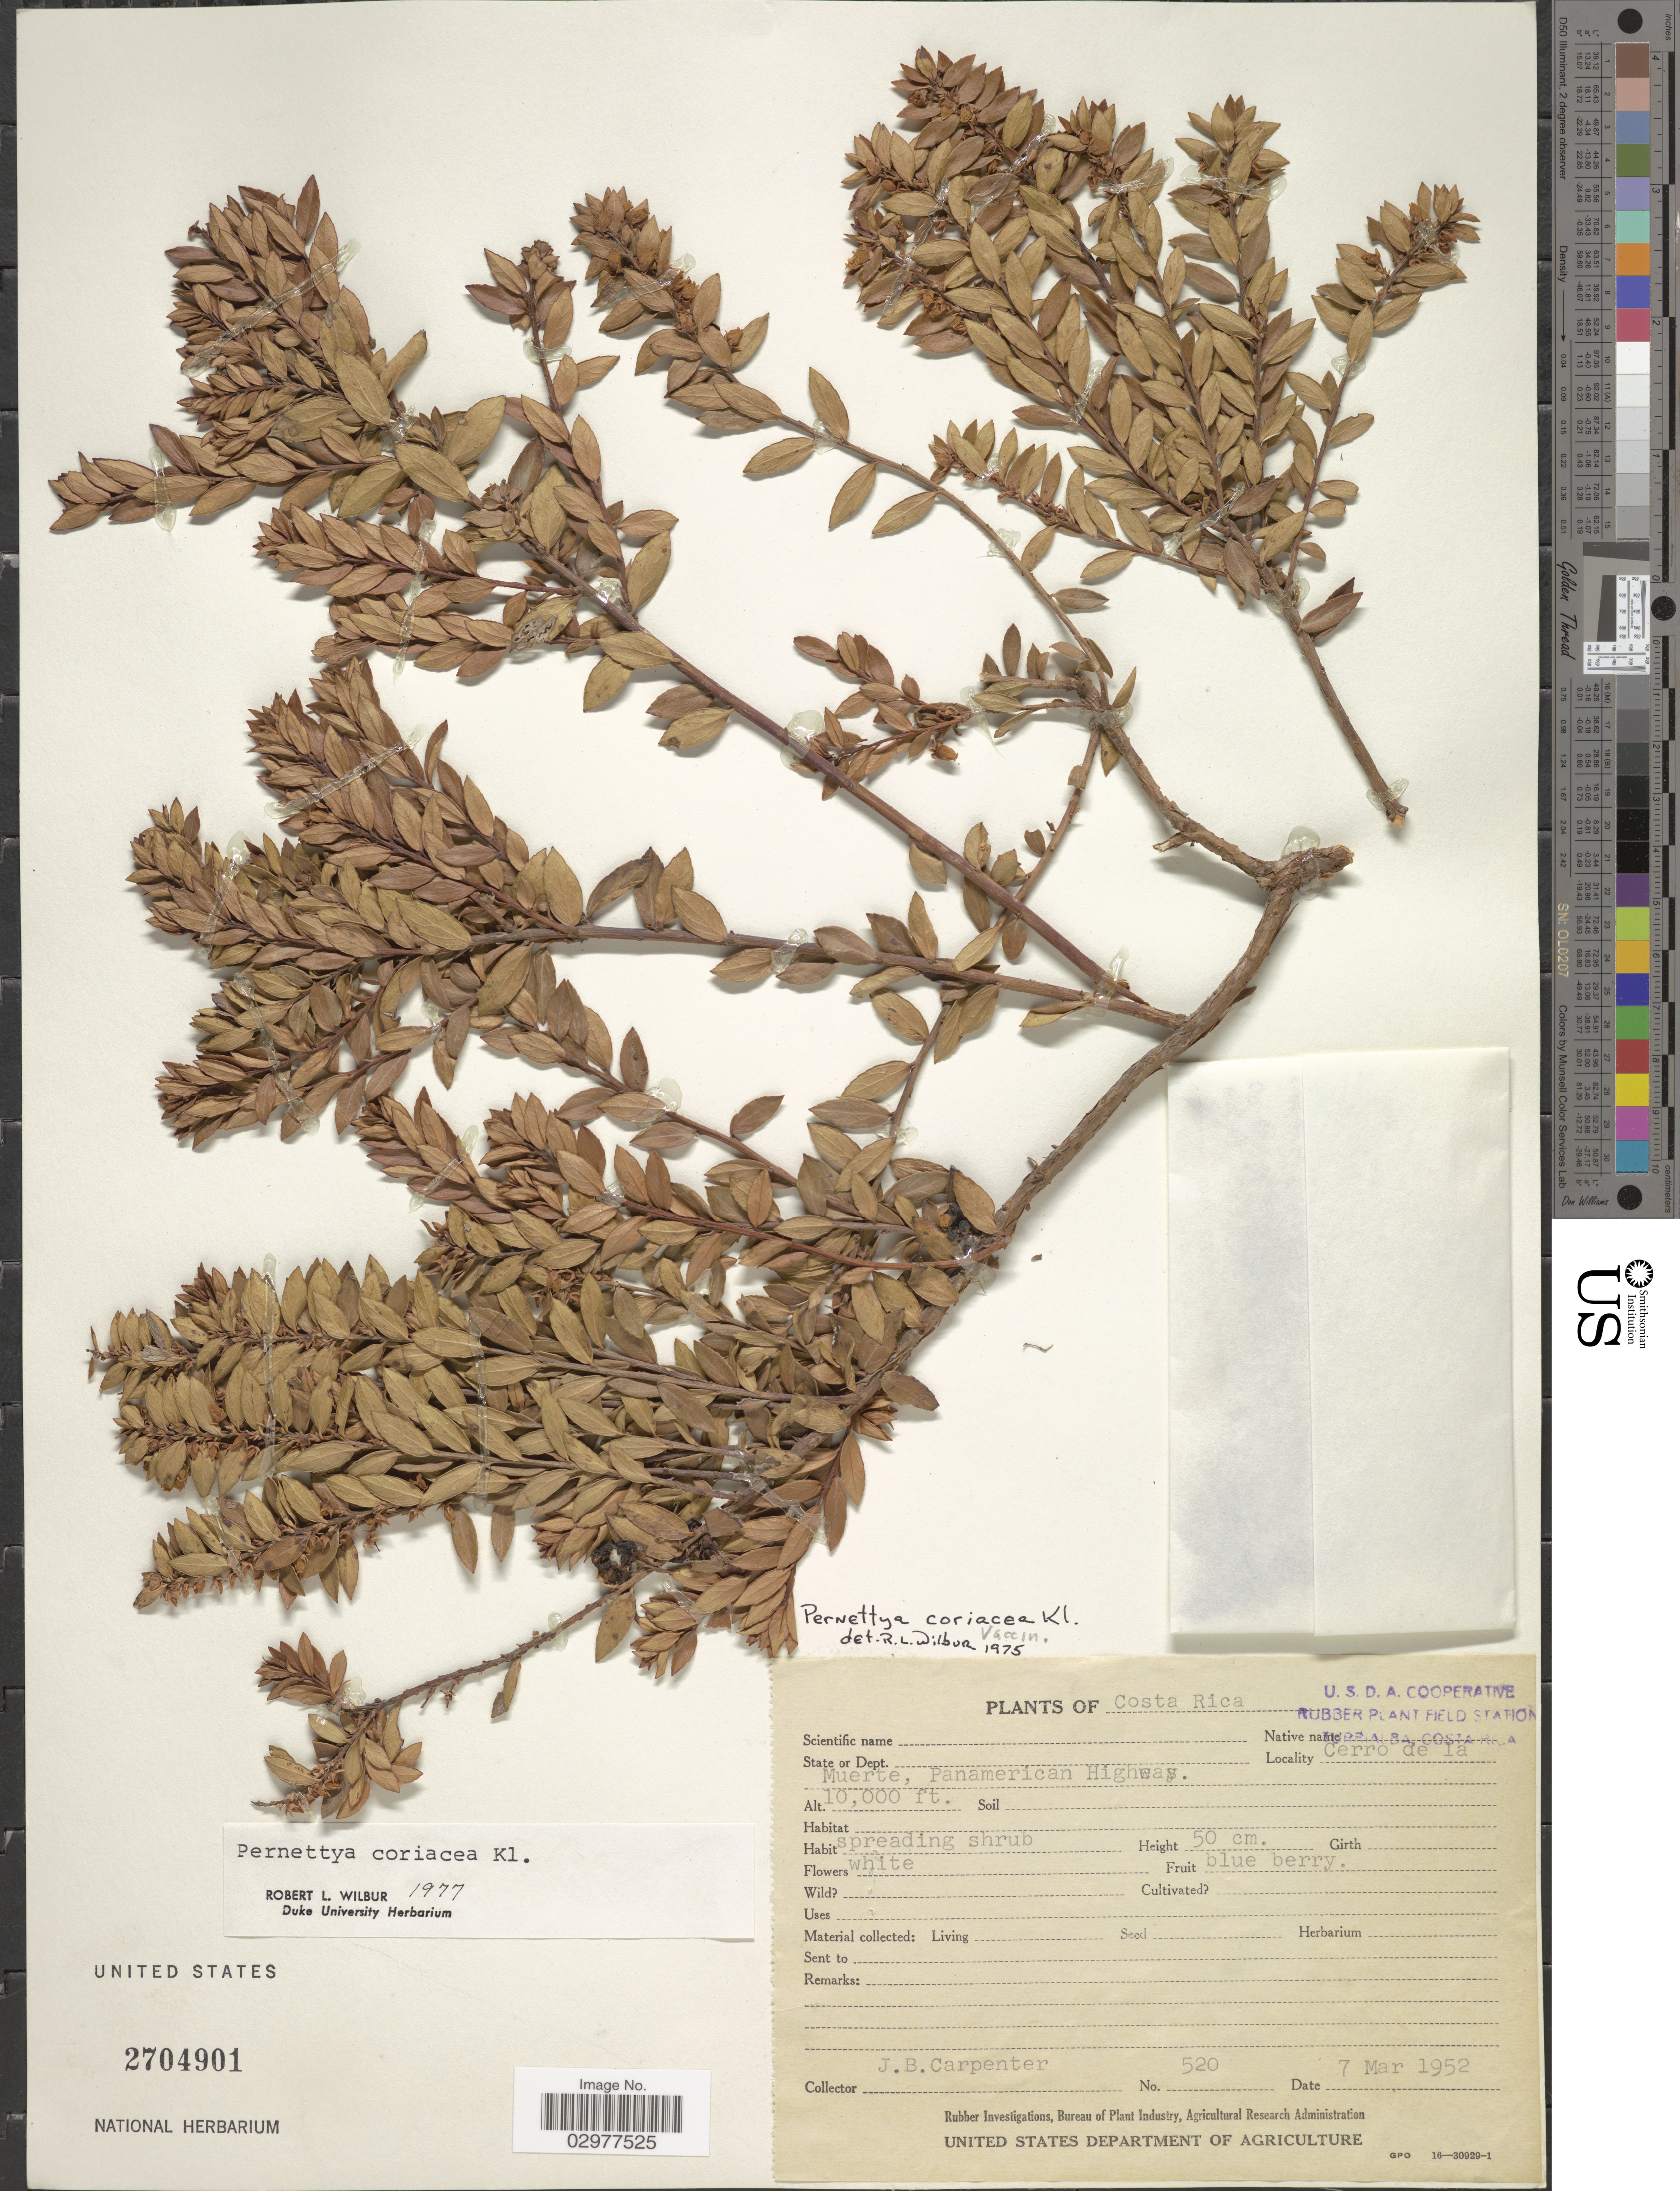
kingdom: Plantae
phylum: Tracheophyta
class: Magnoliopsida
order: Ericales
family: Ericaceae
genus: Pernettya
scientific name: Pernettya prostrata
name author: (Cav.) DC.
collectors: J. Carpenter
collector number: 520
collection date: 1952-03-07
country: Costa Rica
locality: Cerro de la Muerte, Panamerican Highway.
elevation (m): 3048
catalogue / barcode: US 2704901